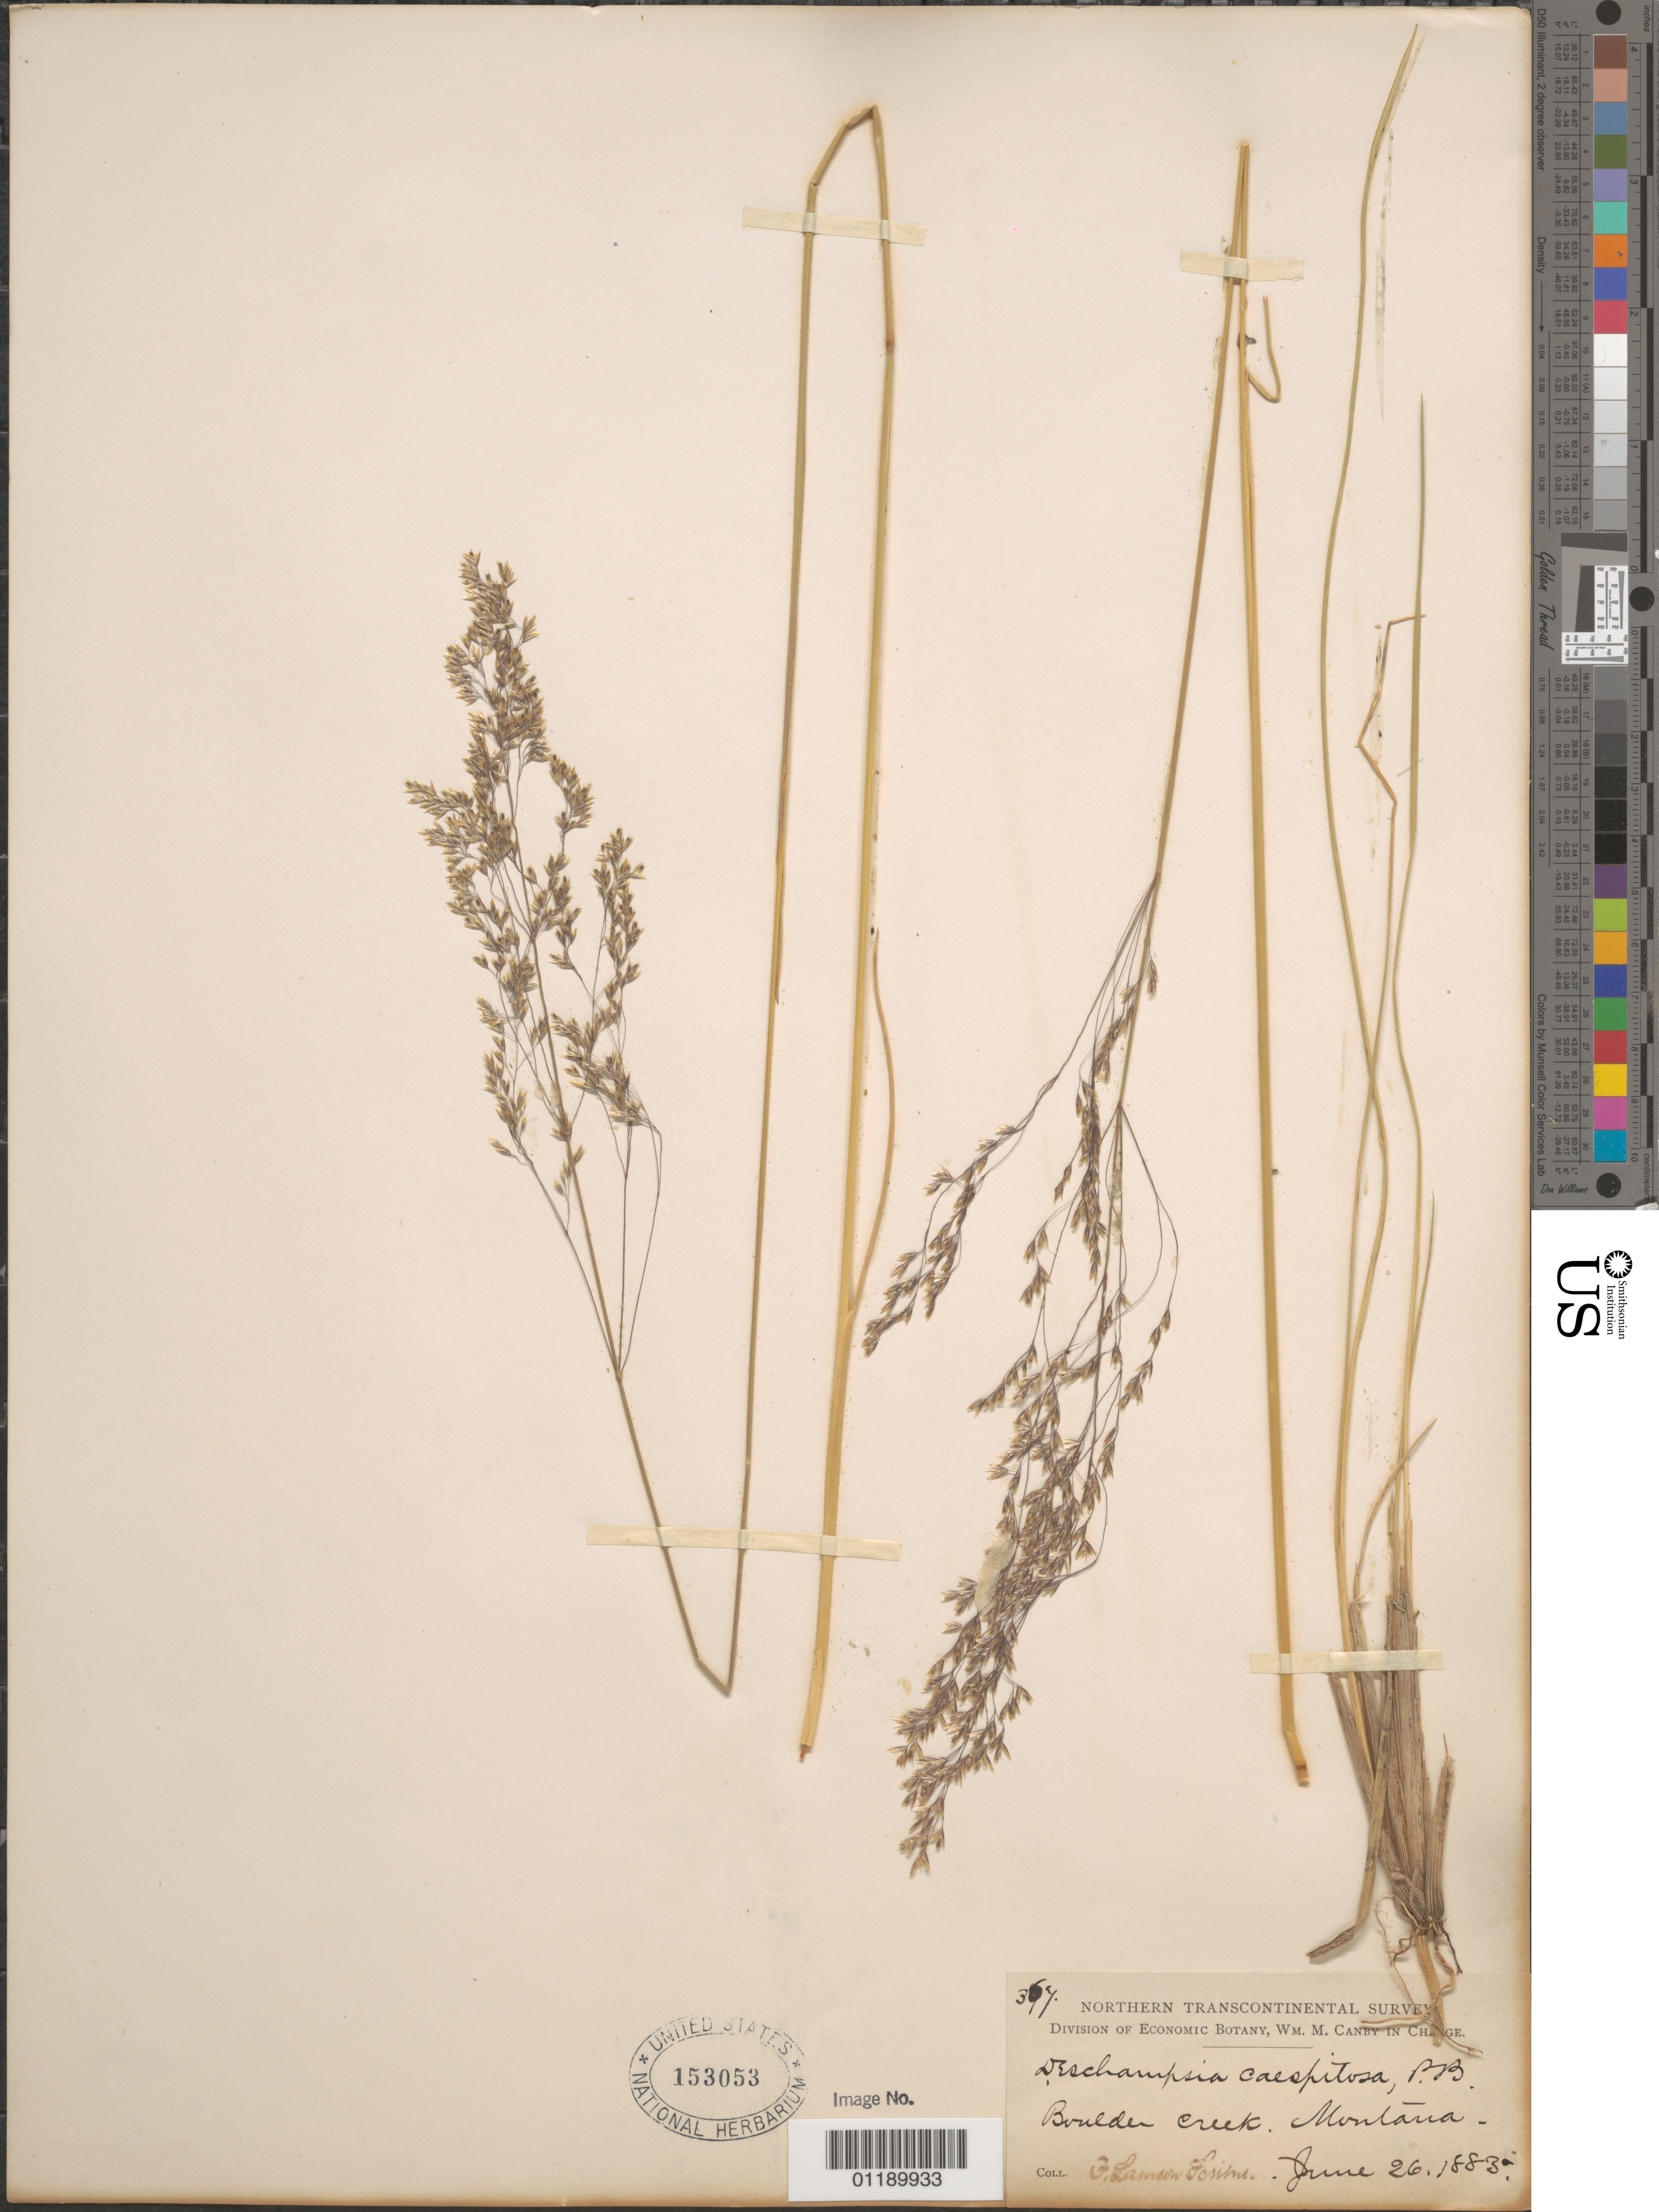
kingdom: Plantae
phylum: Tracheophyta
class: Liliopsida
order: Poales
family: Poaceae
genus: Deschampsia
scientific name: Deschampsia cespitosa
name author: (L.) P. Beauv.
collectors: F. L. Scribner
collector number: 367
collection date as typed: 26 Jun 1883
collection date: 1883-06-26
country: United States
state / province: Montana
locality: Boulder Creek.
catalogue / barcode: US 153053